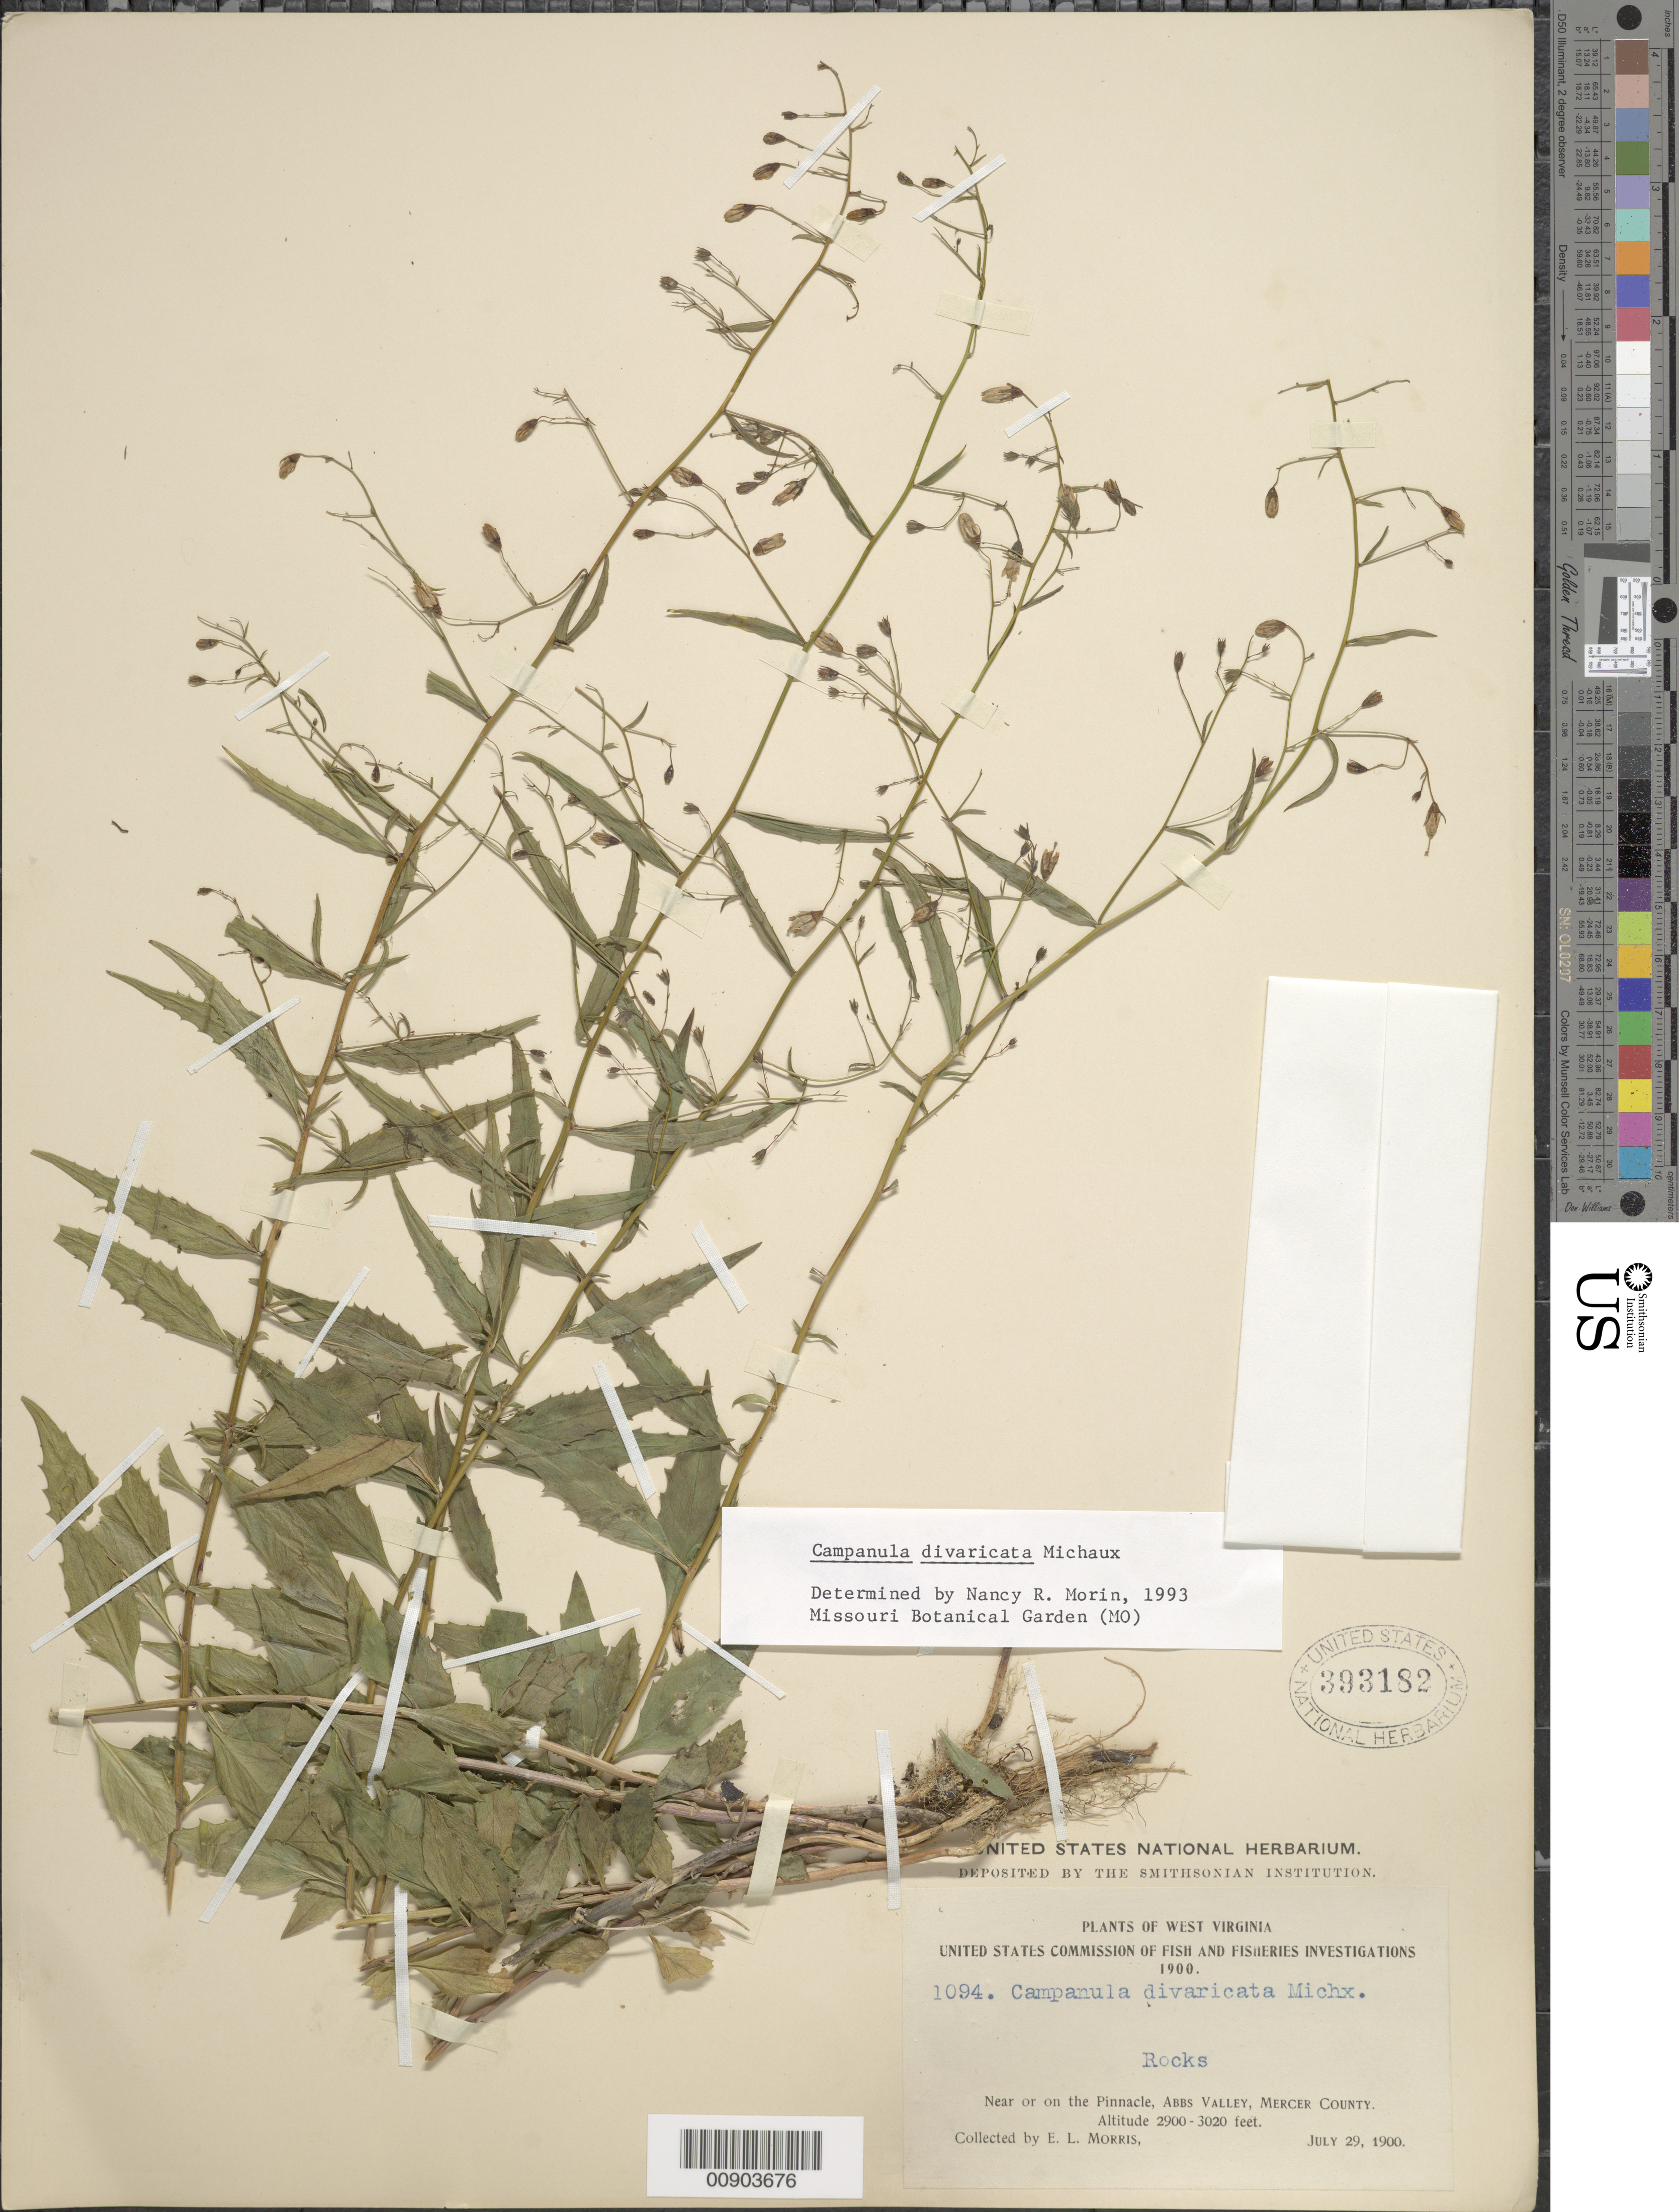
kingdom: Plantae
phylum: Tracheophyta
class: Magnoliopsida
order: Asterales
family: Campanulaceae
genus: Campanula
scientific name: Campanula divaricata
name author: Michx.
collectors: E. L. Morris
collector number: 1094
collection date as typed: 29 Jul 1900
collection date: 1900-07-29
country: United States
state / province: West Virginia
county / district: Mercer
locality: Near or on the pinnacle, Abbs Valley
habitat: Rocks.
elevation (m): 884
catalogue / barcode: US 393182